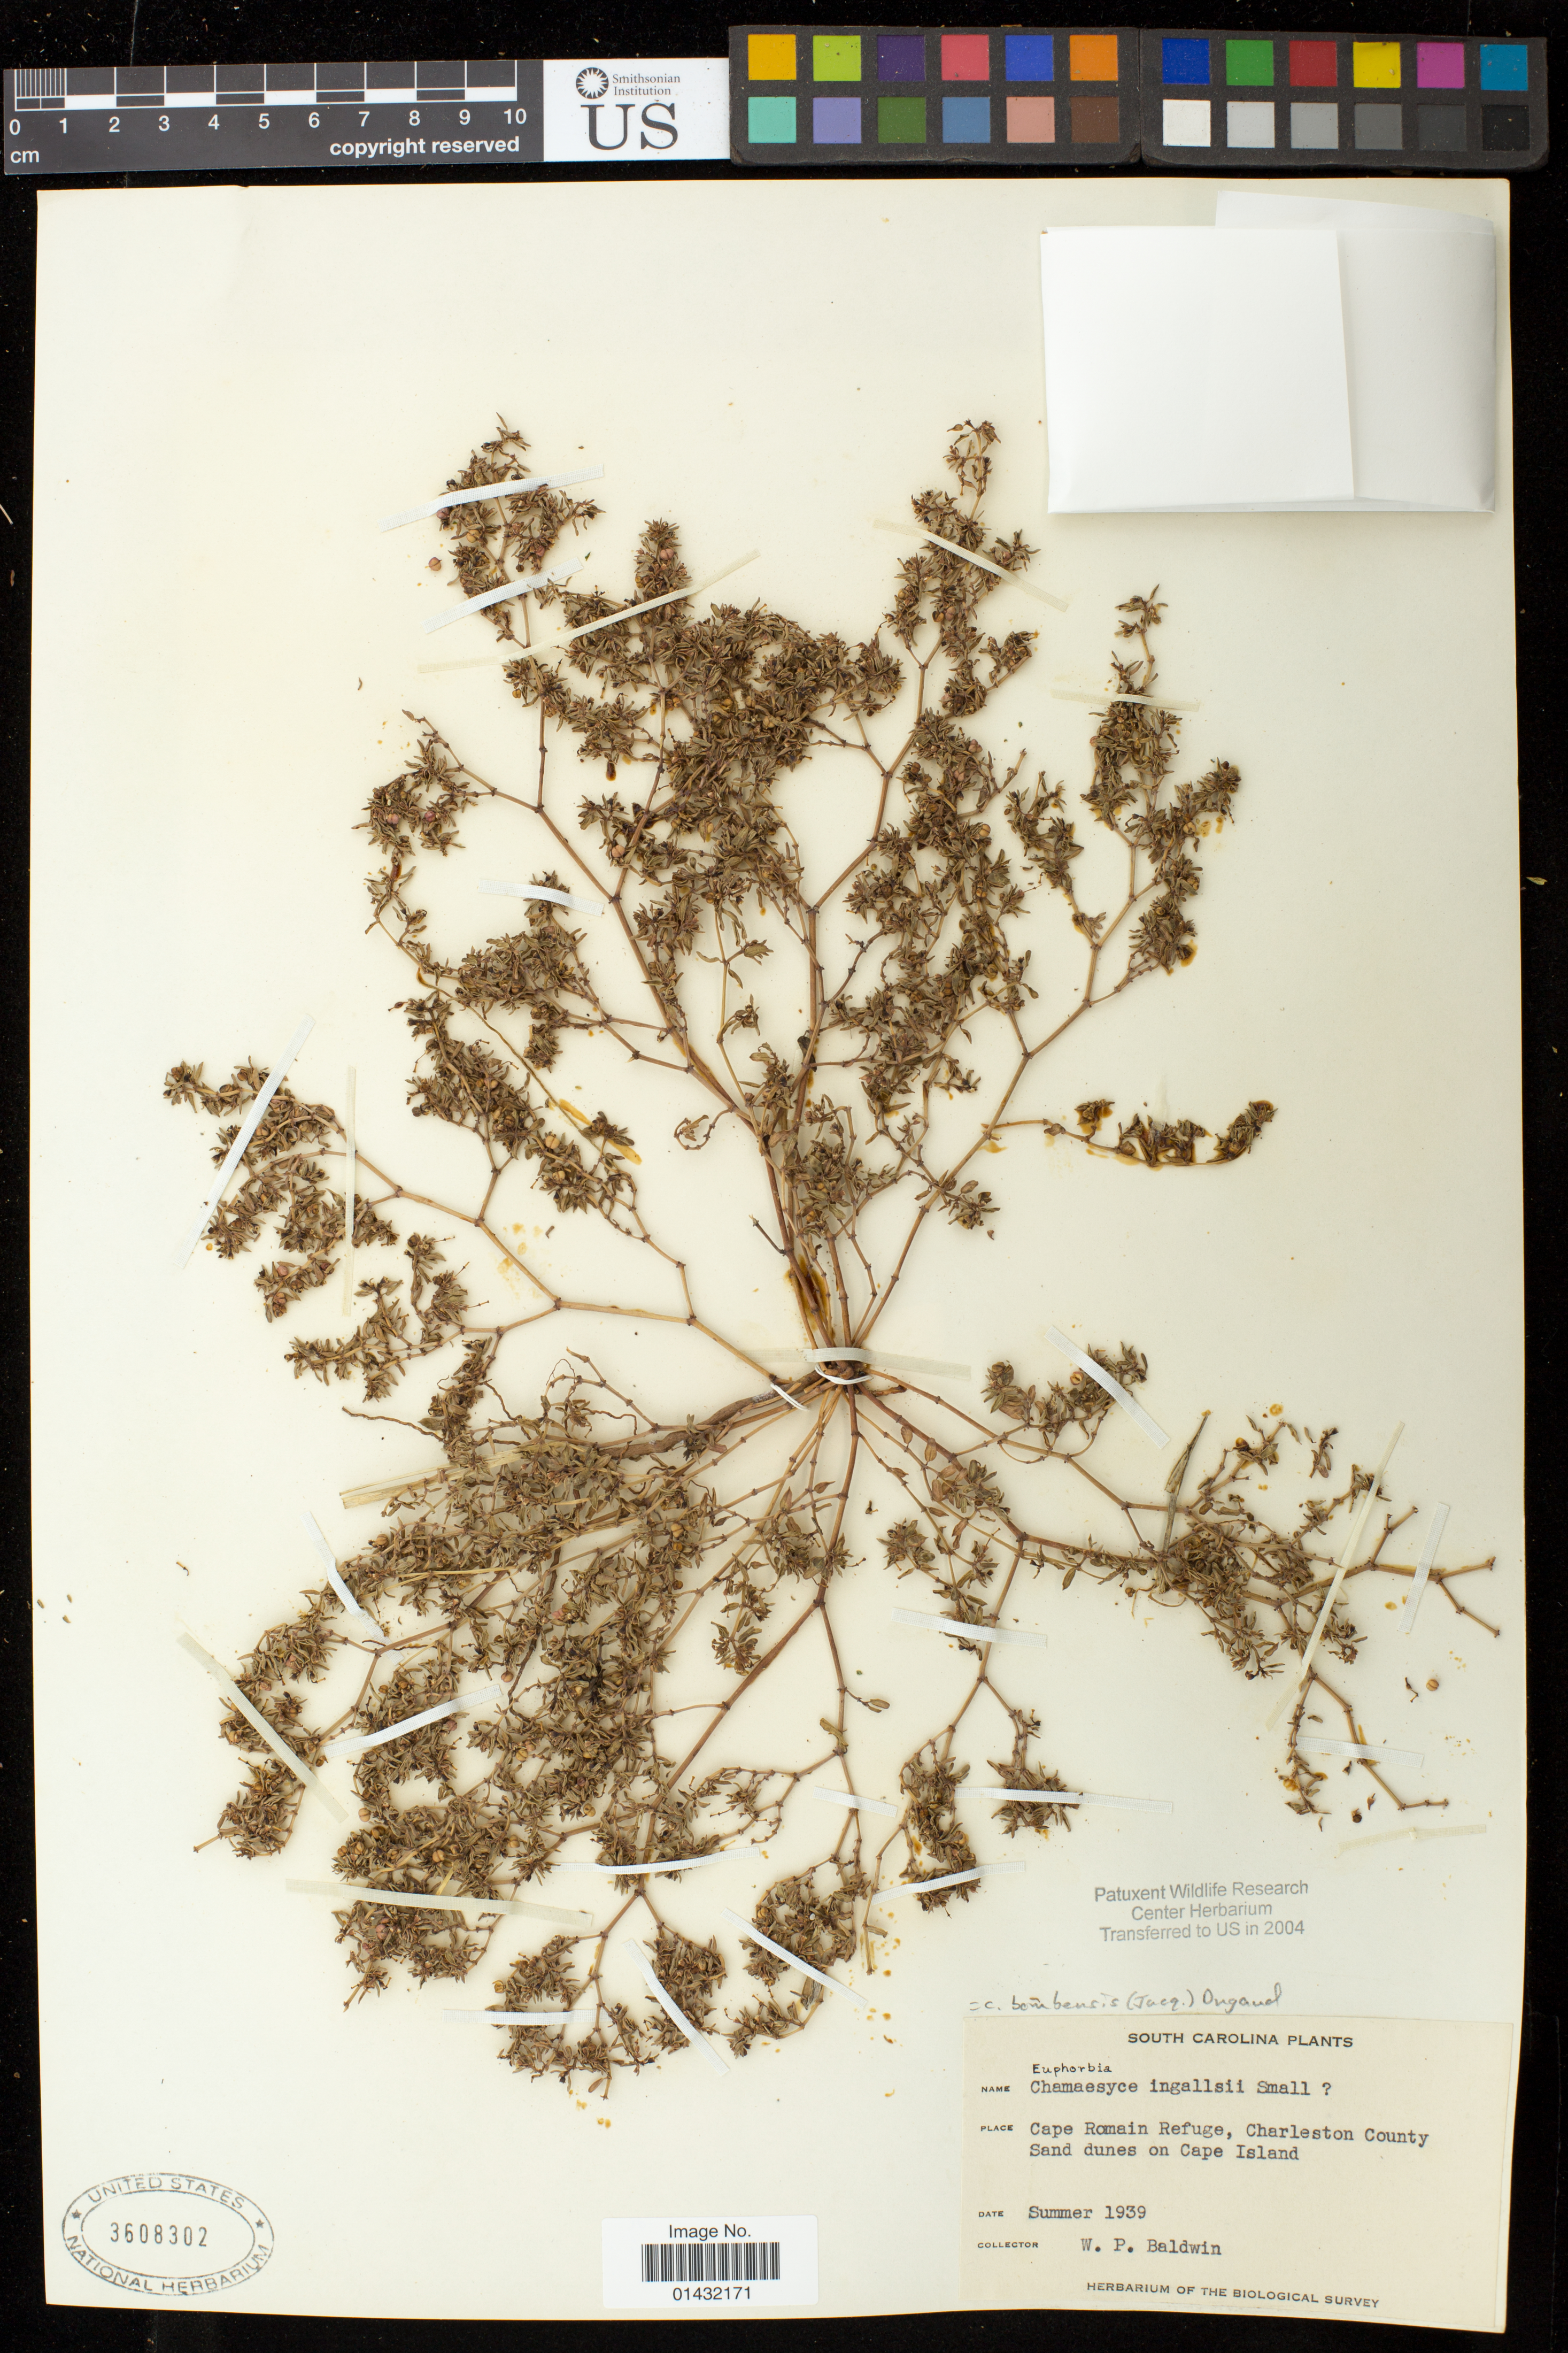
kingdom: Plantae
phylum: Tracheophyta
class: Magnoliopsida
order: Malpighiales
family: Euphorbiaceae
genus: Euphorbia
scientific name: Euphorbia bombensis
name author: Jacq.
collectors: W. Baldwin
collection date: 1939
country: United States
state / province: South Carolina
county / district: Charleston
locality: Cape Romain Refuge, Sand dunes on Cape Island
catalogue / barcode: US 3608302